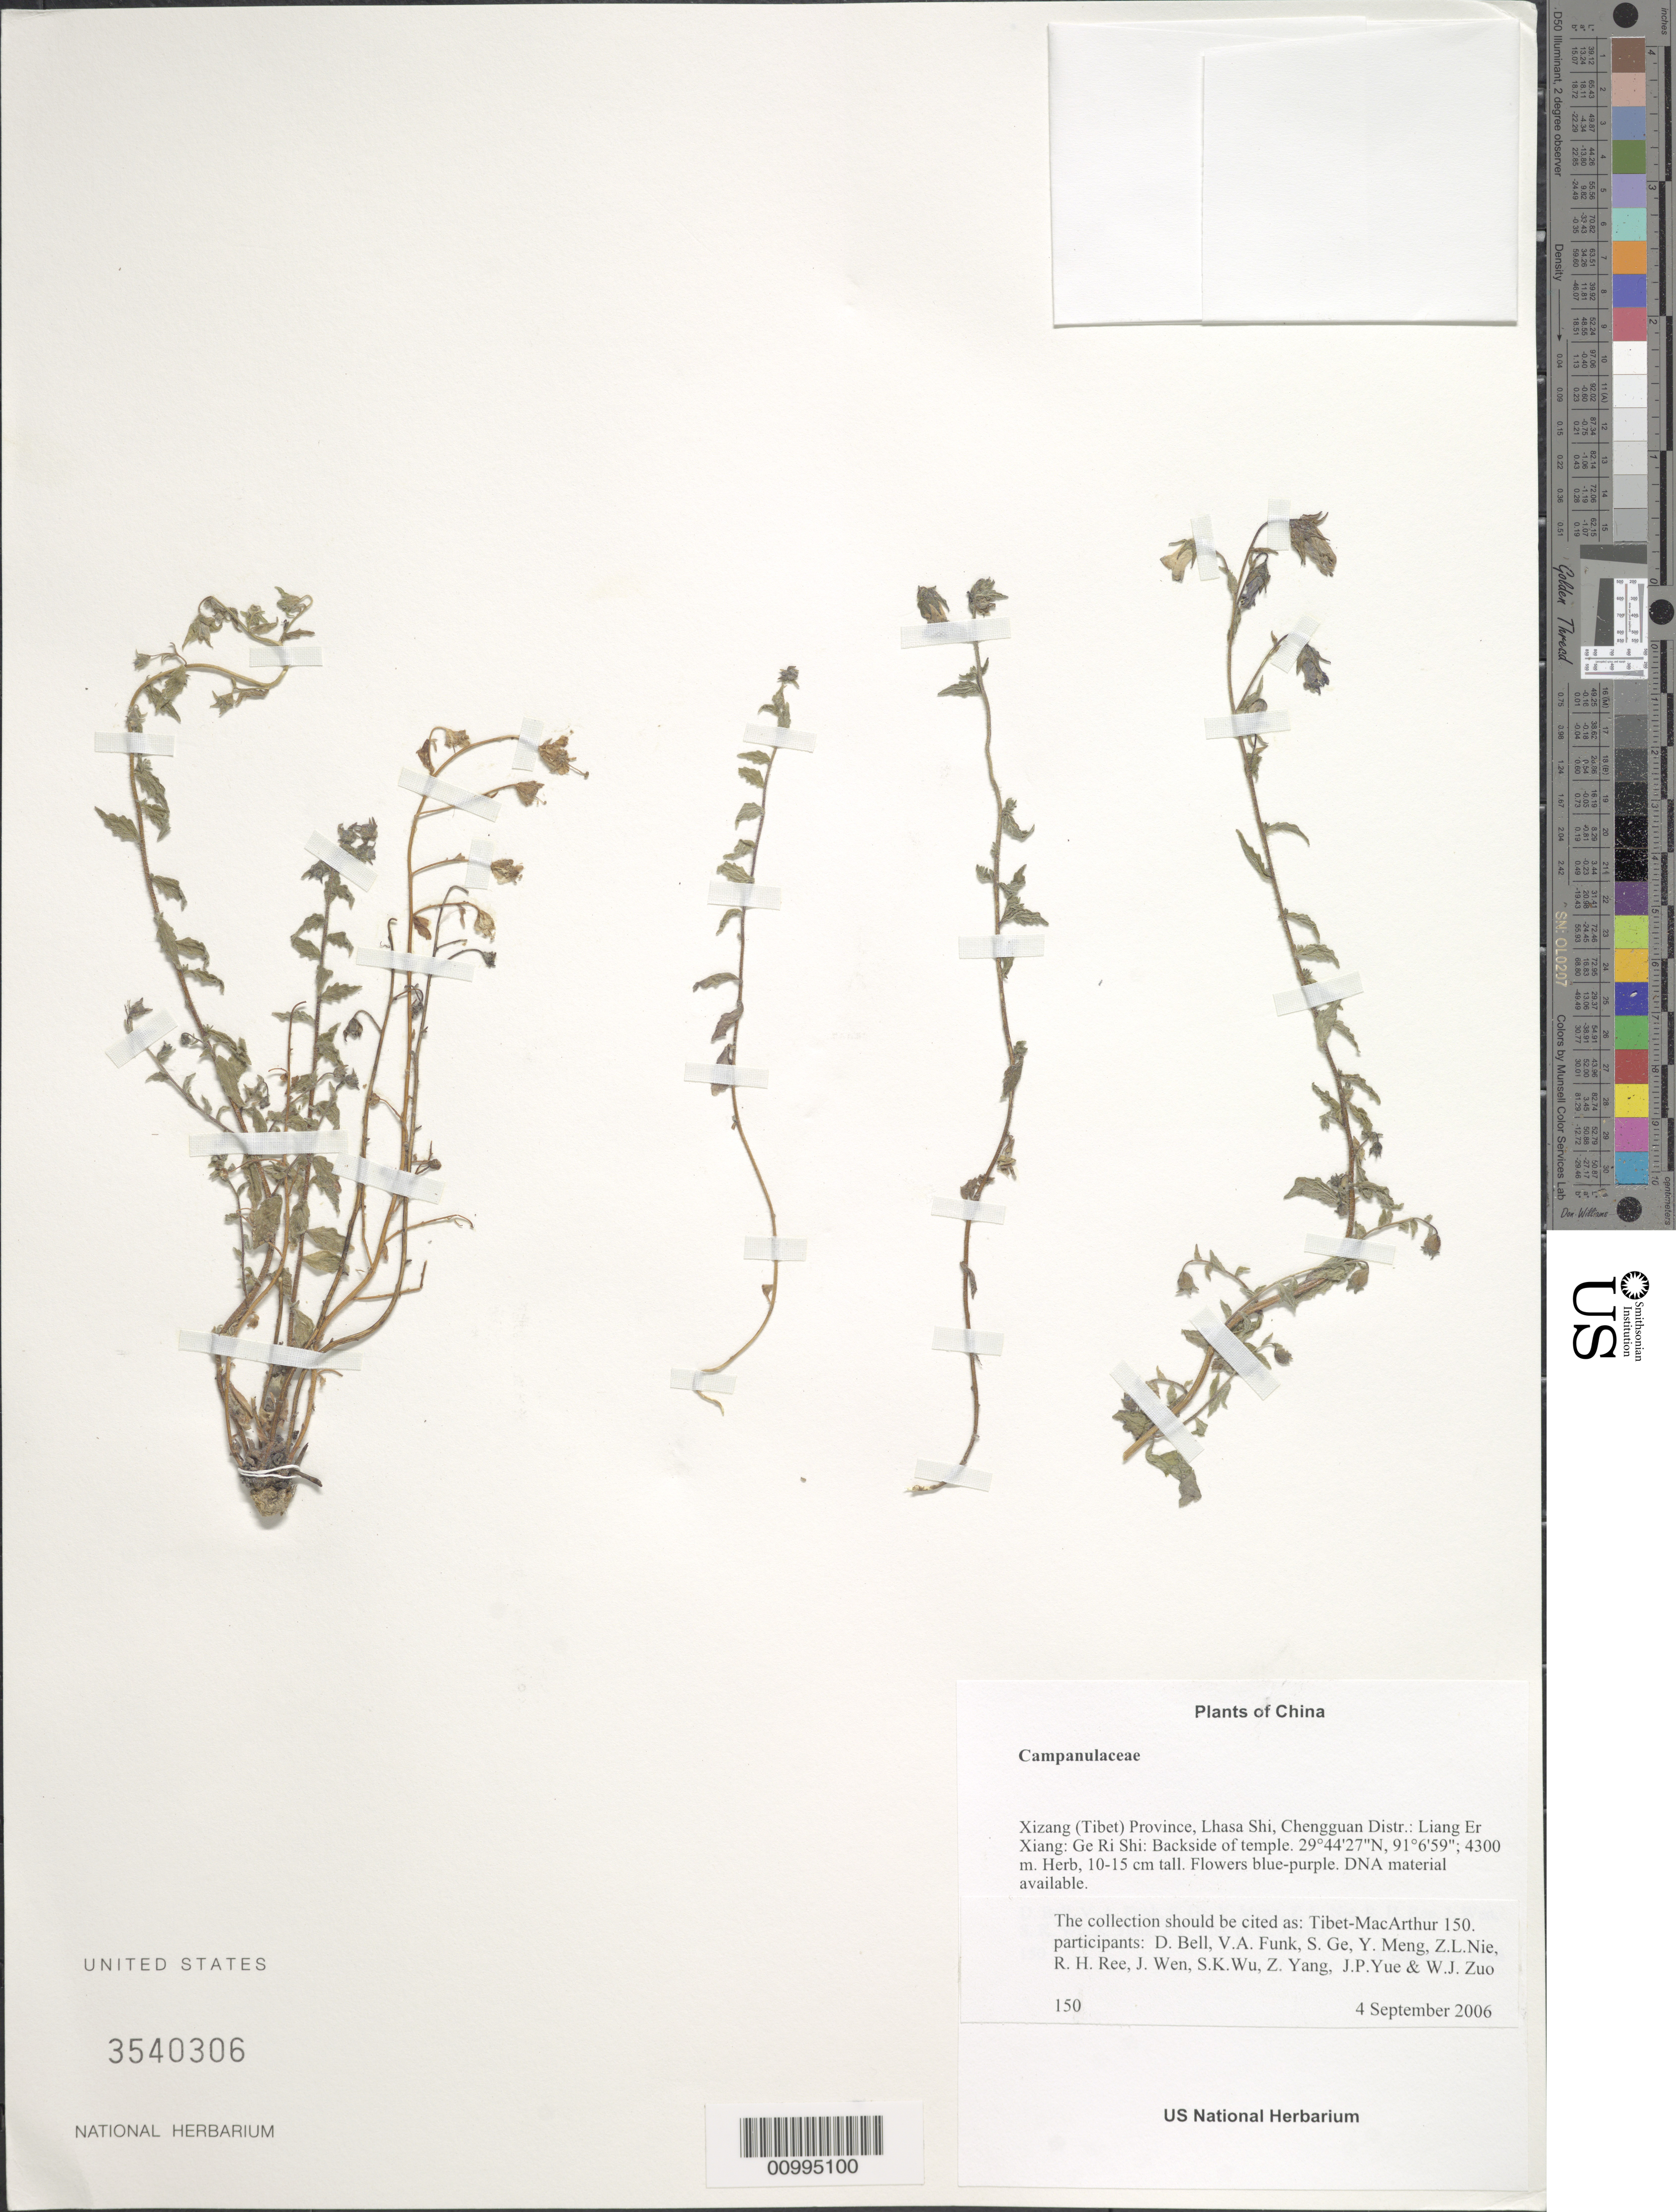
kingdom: Plantae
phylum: Tracheophyta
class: Magnoliopsida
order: Asterales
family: Campanulaceae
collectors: Tibet-MacArthur, D. A. Bell, V. Funk, S. Ge, Y. Meng, Z. Nie, R. Ree, J. Wen, S. K. Wu, Z. Yang, J. Yue & W. Zuo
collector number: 150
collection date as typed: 04 Sep 2006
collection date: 2006-09-04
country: China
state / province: Xizang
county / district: Lhasa Shi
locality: Chengguan Distr.: Liang Er Xiang: Ge Ri Shi. Backside of temple.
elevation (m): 4300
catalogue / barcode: US 3540306